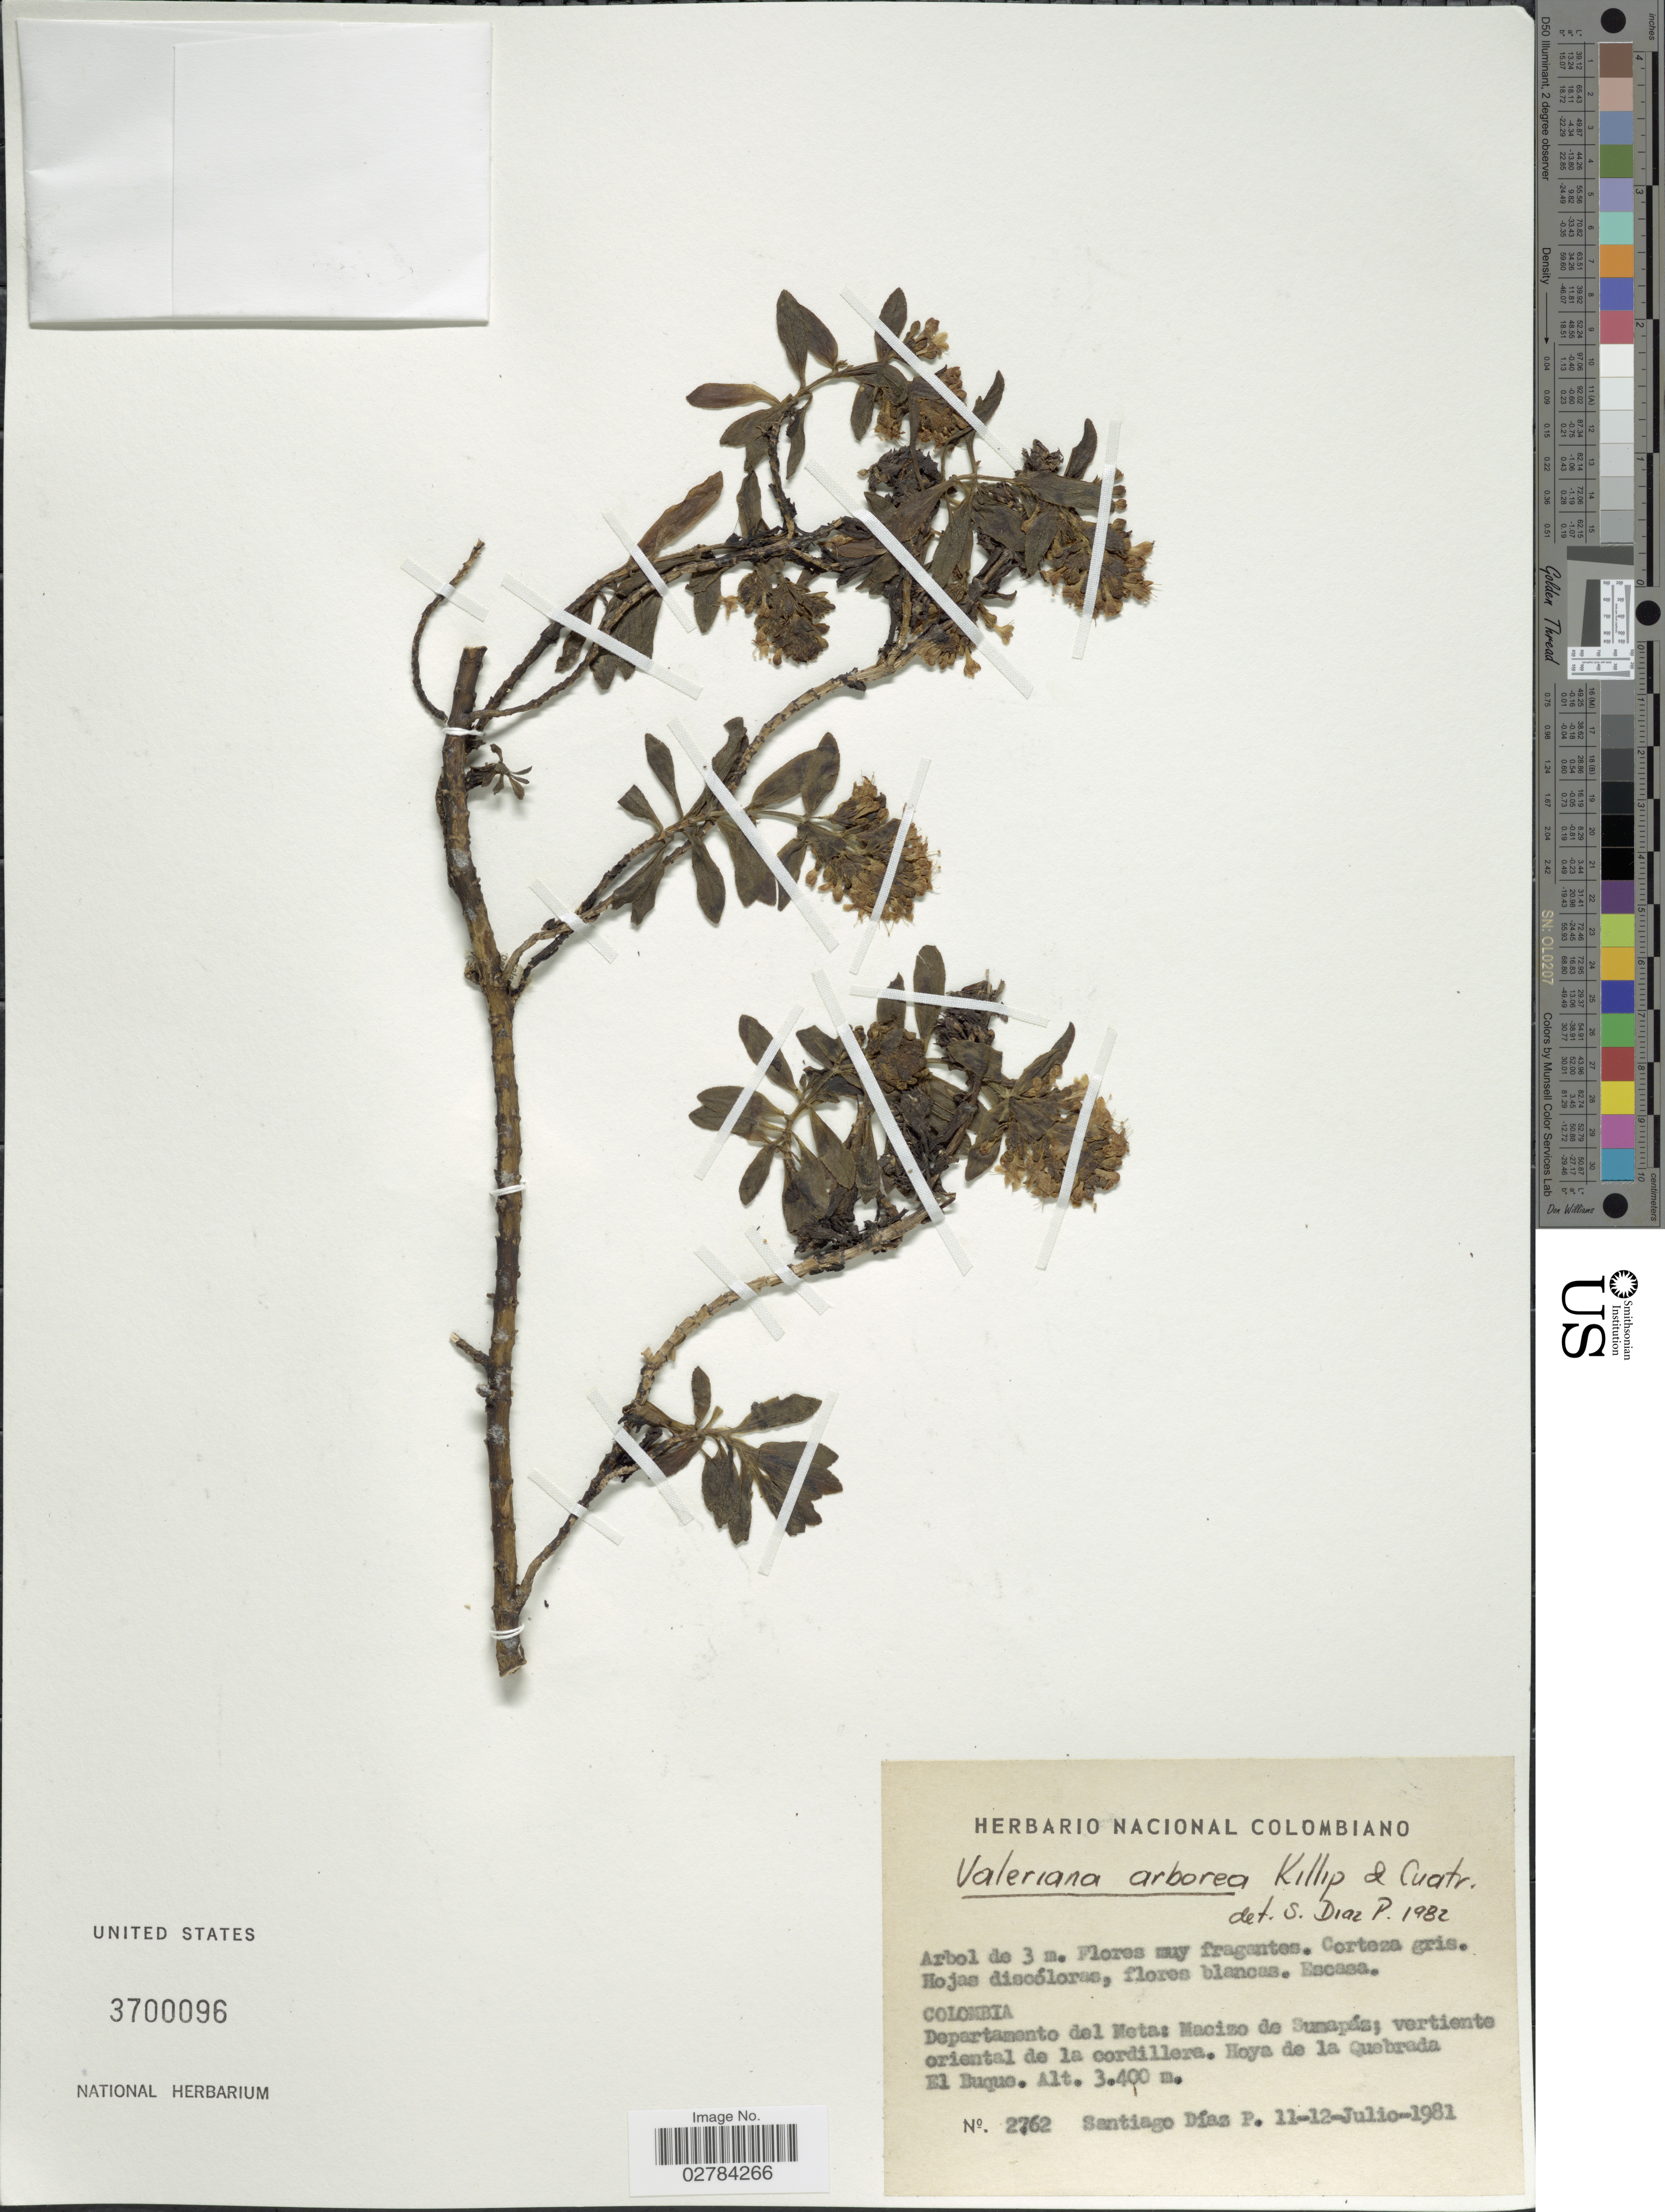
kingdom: Plantae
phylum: Tracheophyta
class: Magnoliopsida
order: Dipsacales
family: Caprifoliaceae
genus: Valeriana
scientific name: Valeriana arborea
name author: Killip & Cuatrec.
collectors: S. Diaz P.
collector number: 2762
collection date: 1981-07-11/1981-07-12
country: Colombia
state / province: Meta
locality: Departamento del Meta: Macizo de Sumapáz; vertiente oriental de la cordillera. Hoya de la Quebrada. El Buque.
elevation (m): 3400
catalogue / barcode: US 3700096